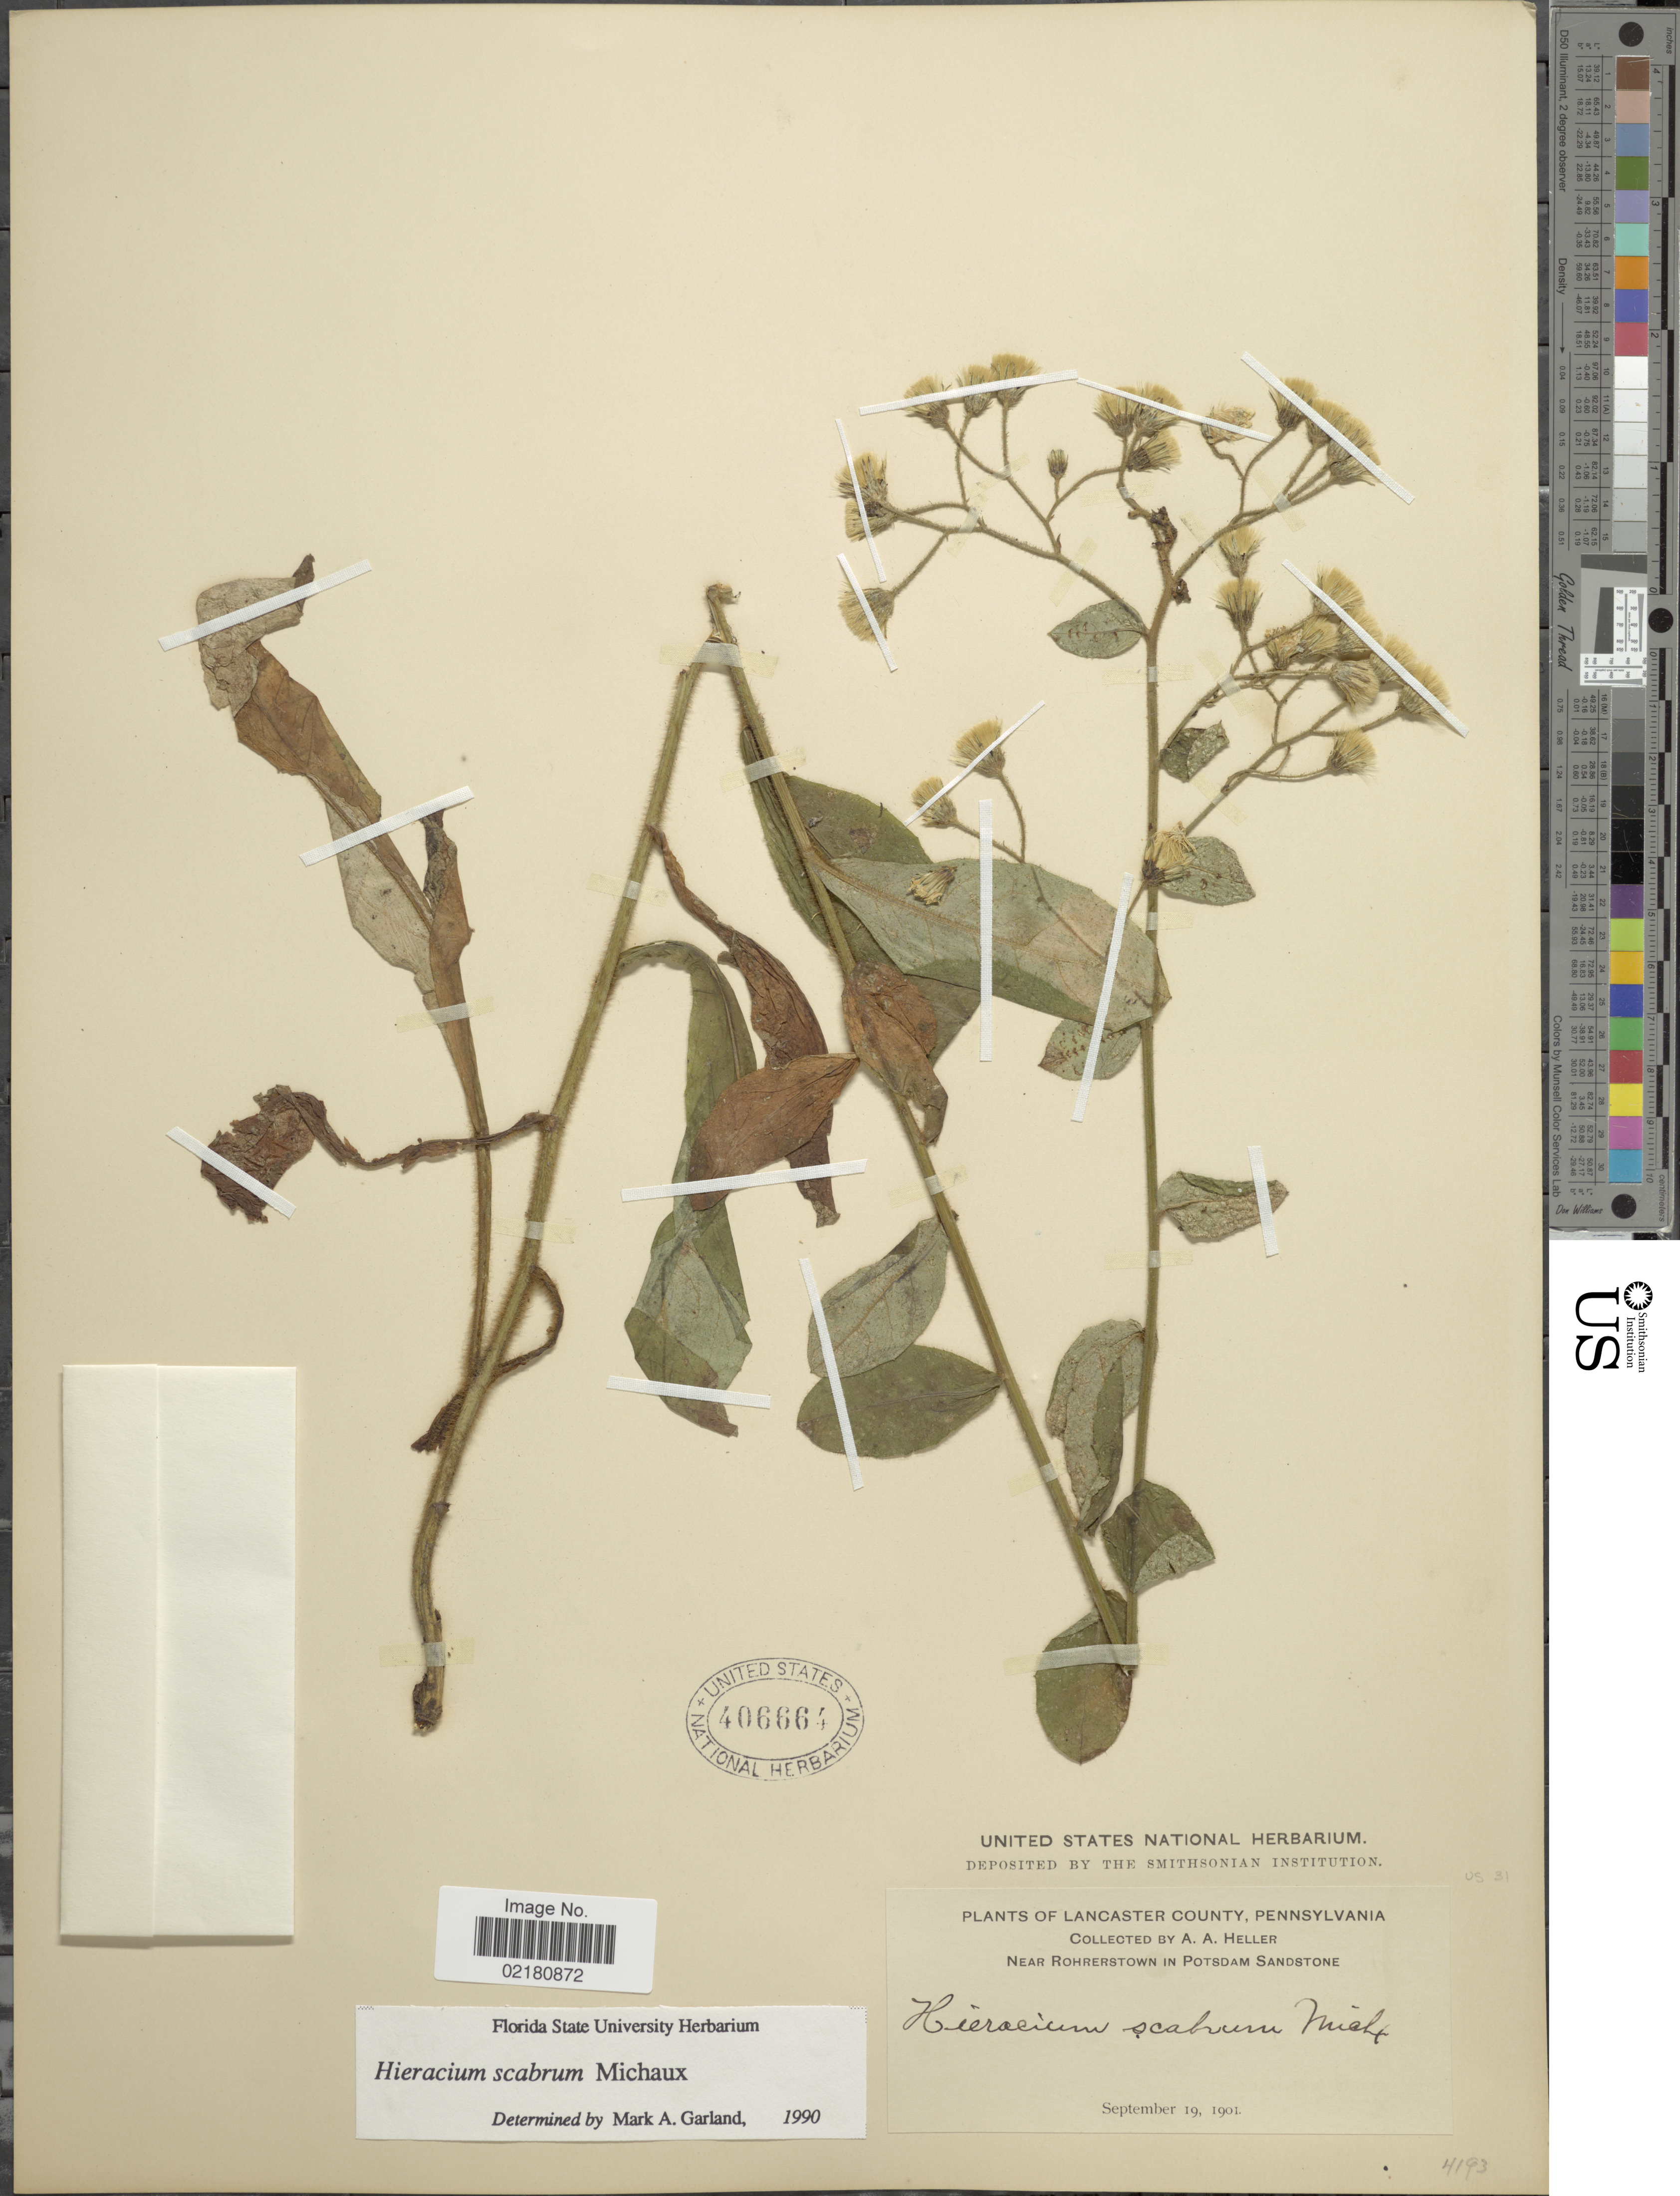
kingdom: Plantae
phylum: Tracheophyta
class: Magnoliopsida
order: Asterales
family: Asteraceae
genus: Pilosella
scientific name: Pilosella verruculata subsp. verruculata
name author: (Link) Soják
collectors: A. A. Heller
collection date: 1901-09-19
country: United States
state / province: Pennsylvania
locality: Lancaster County. Near Rohrerstown in Potsdam Sandstone.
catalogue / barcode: US 406664